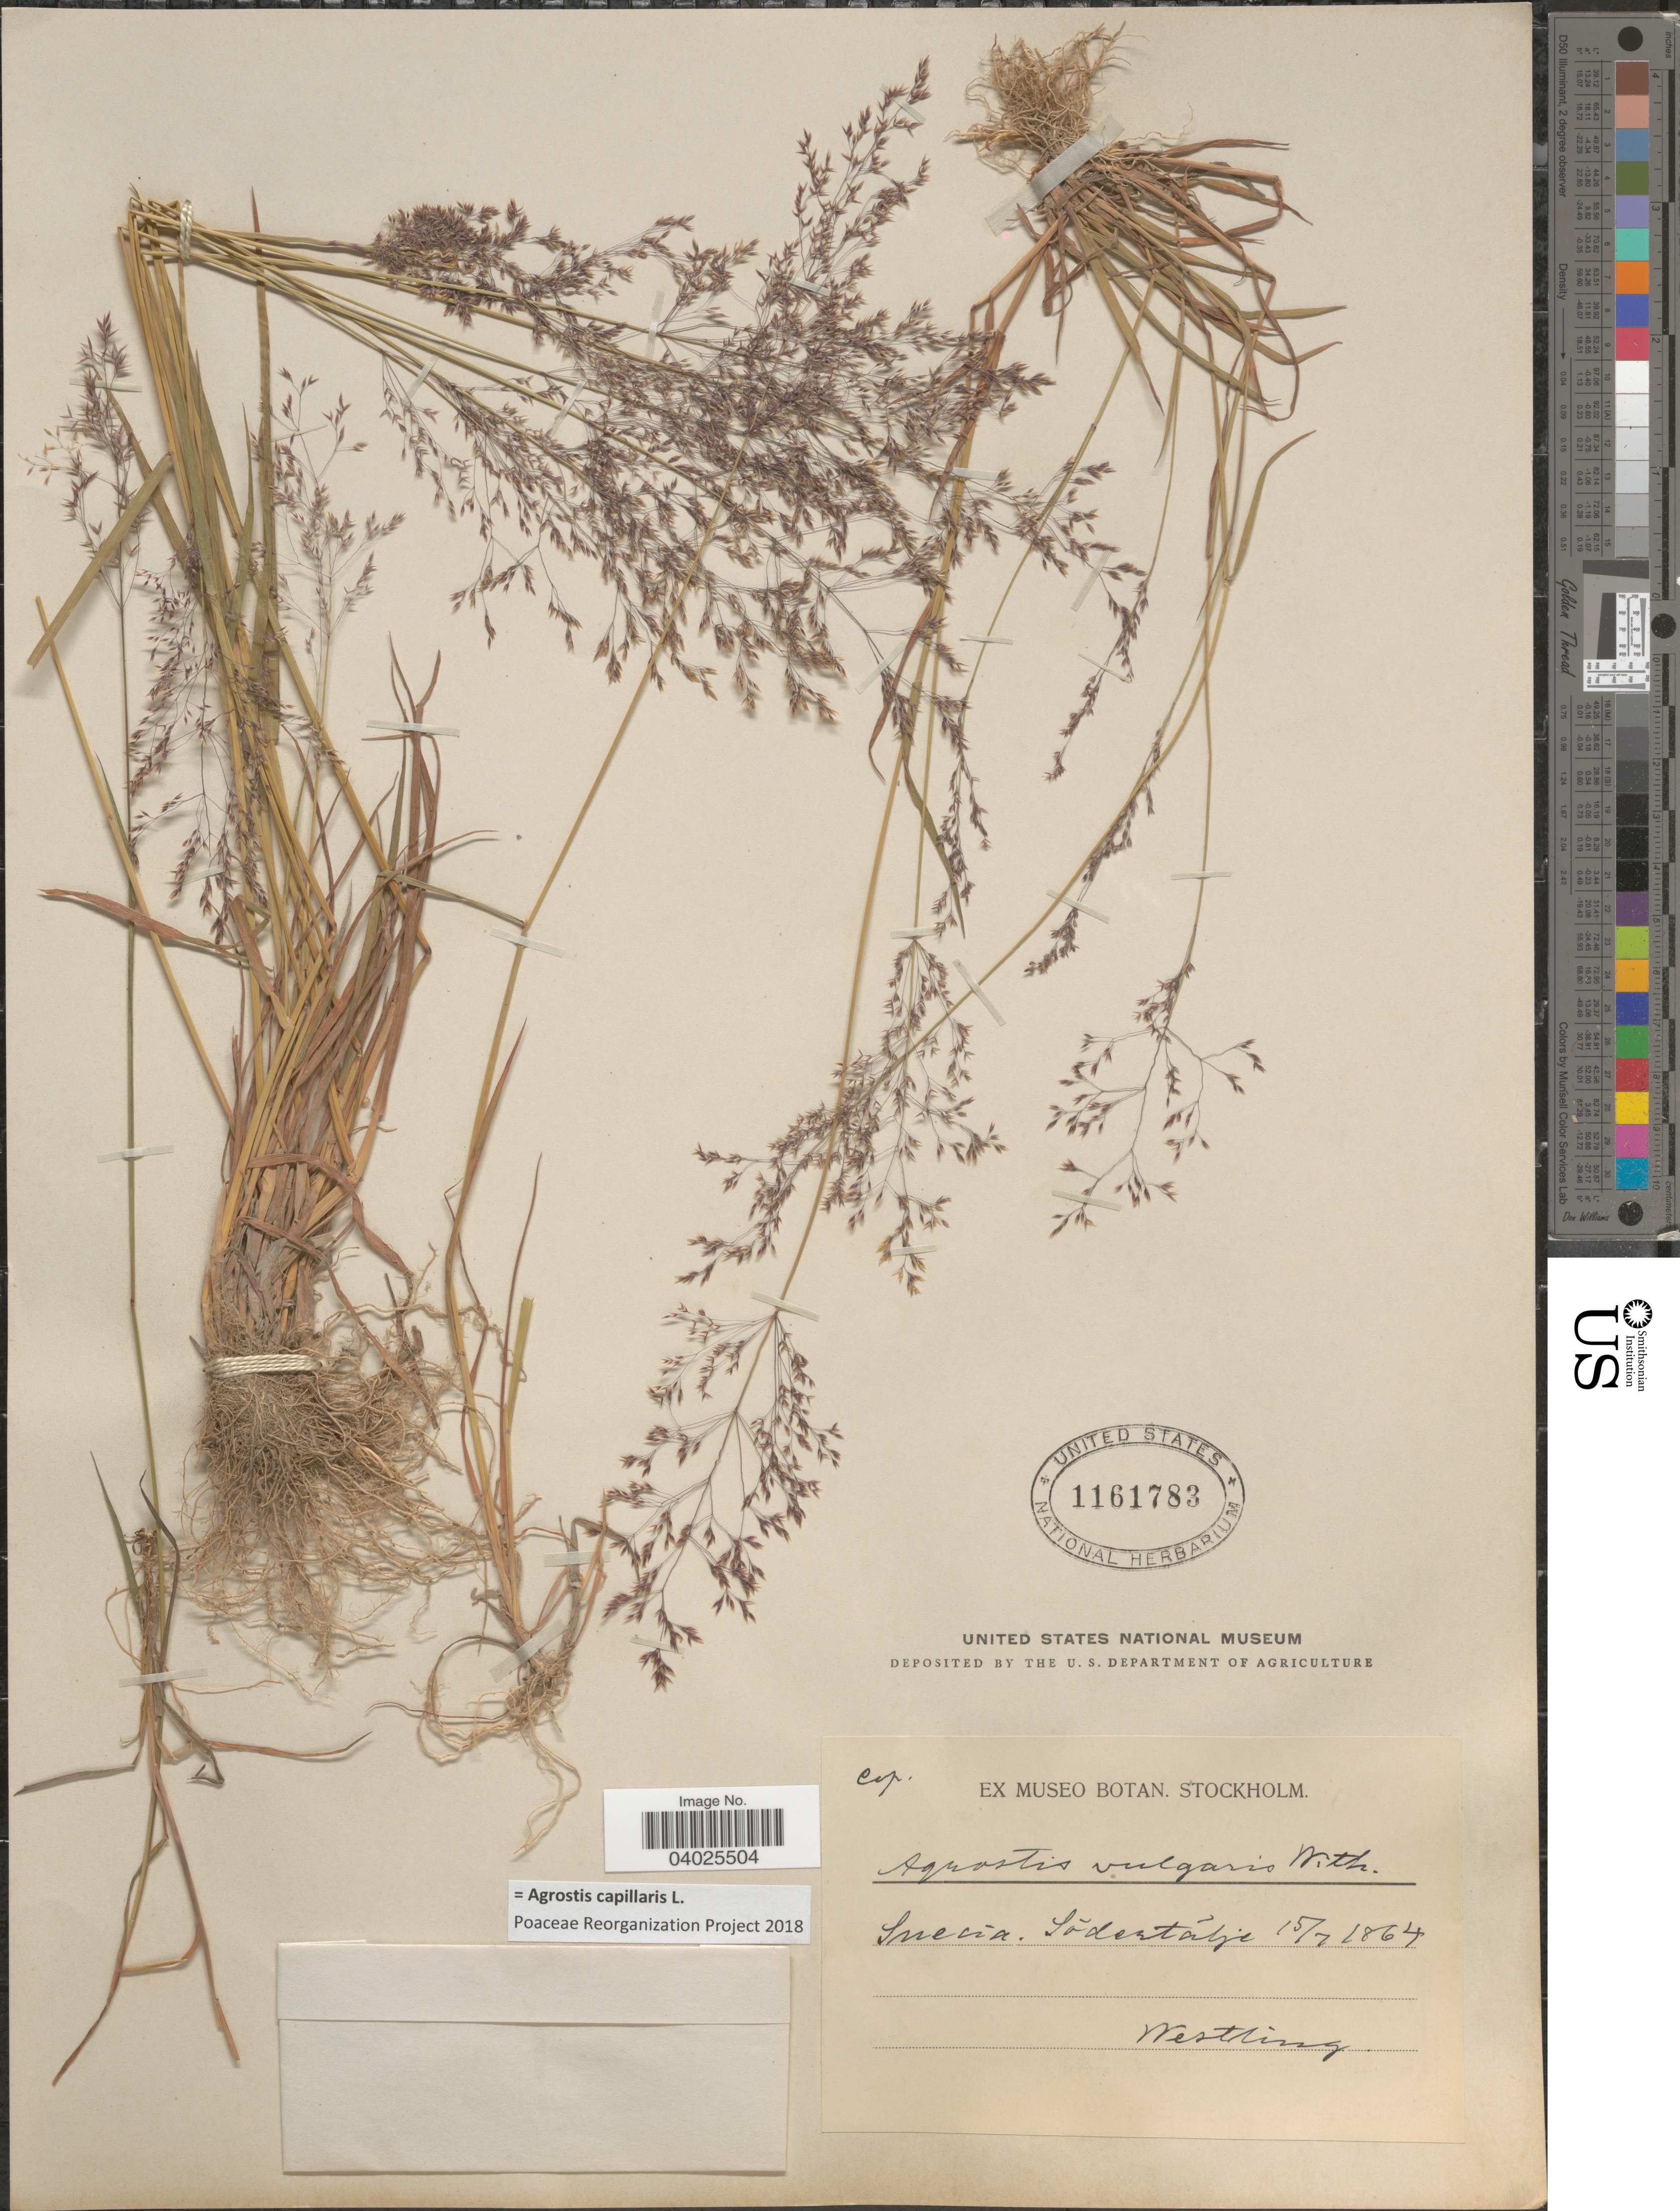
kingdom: Plantae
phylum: Tracheophyta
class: Liliopsida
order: Poales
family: Poaceae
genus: Agrostis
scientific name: Agrostis capillaris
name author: L.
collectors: R. Westling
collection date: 1864-07-15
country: Sweden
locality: Suecia. Södertälje.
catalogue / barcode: US 1161783